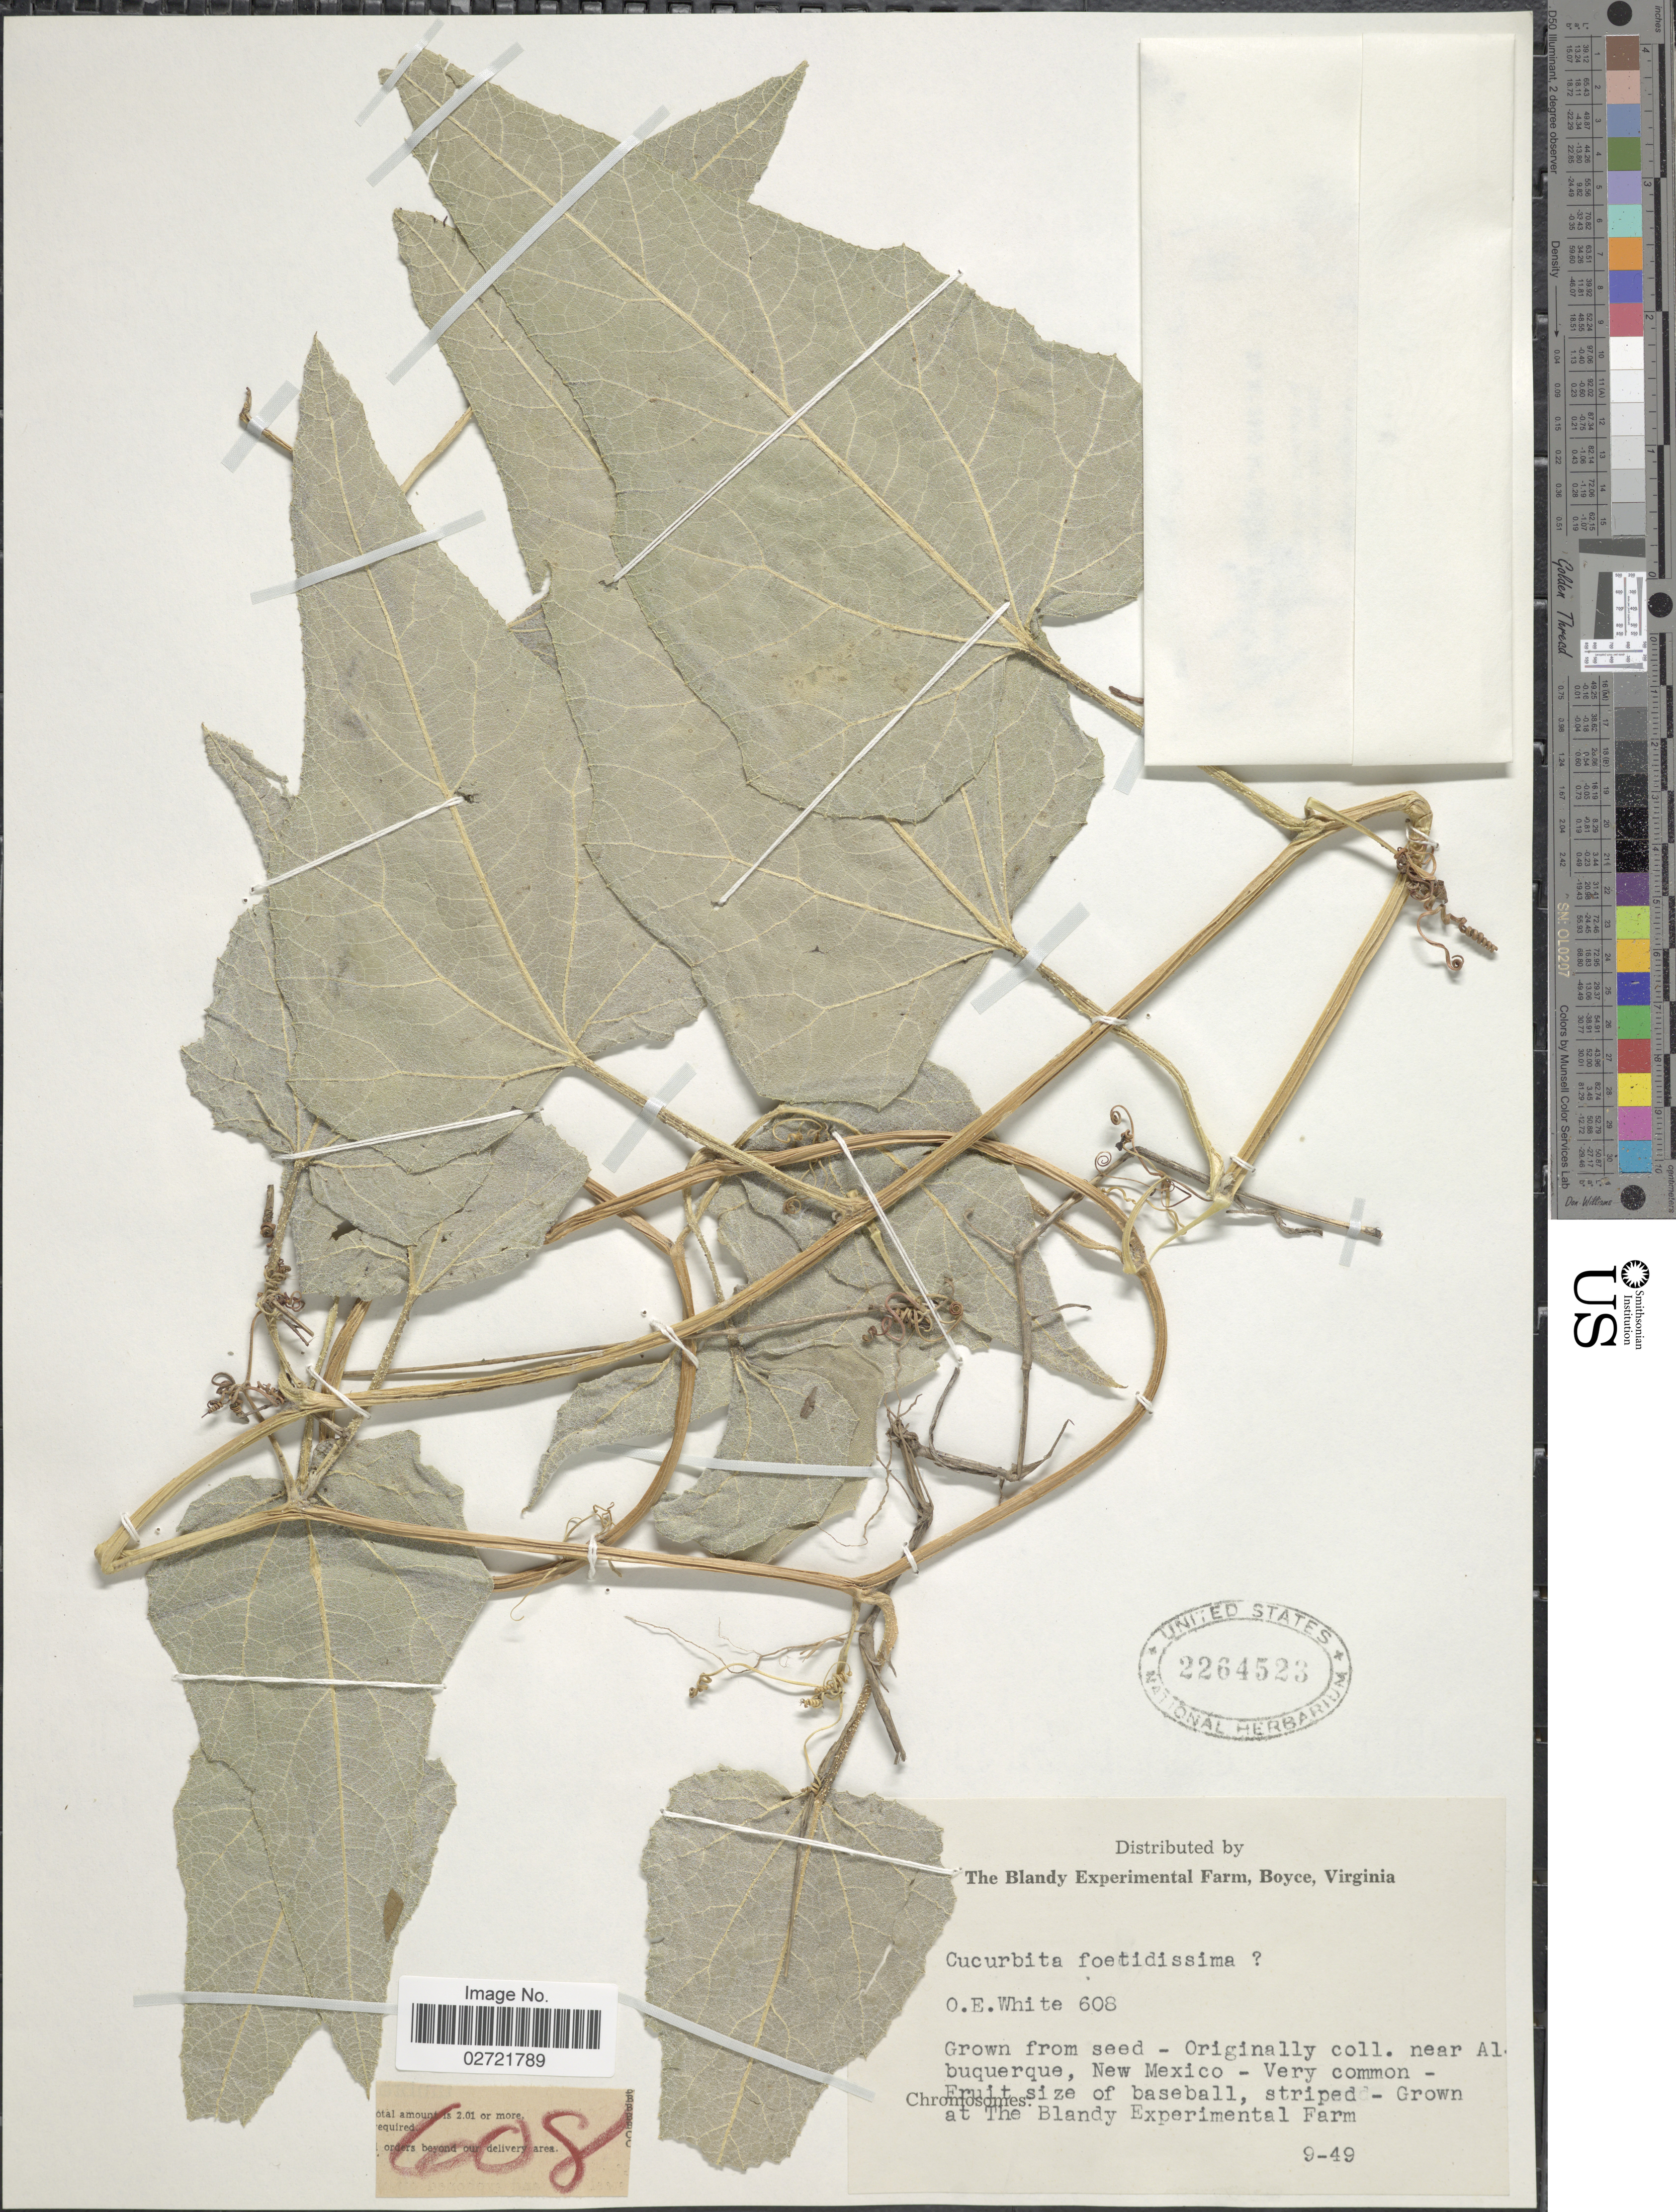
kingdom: Plantae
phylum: Tracheophyta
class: Magnoliopsida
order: Cucurbitales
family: Cucurbitaceae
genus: Cucurbita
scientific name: Cucurbita foetidissima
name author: Kunth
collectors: O. E. White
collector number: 608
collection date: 1949-09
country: United States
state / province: Virginia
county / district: Clarke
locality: Grown from seed - Originally coll. near Albuquerque, New Mexico. Grown at The Blandy Experimental Farm, Boyce, Virginia.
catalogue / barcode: US 2264523